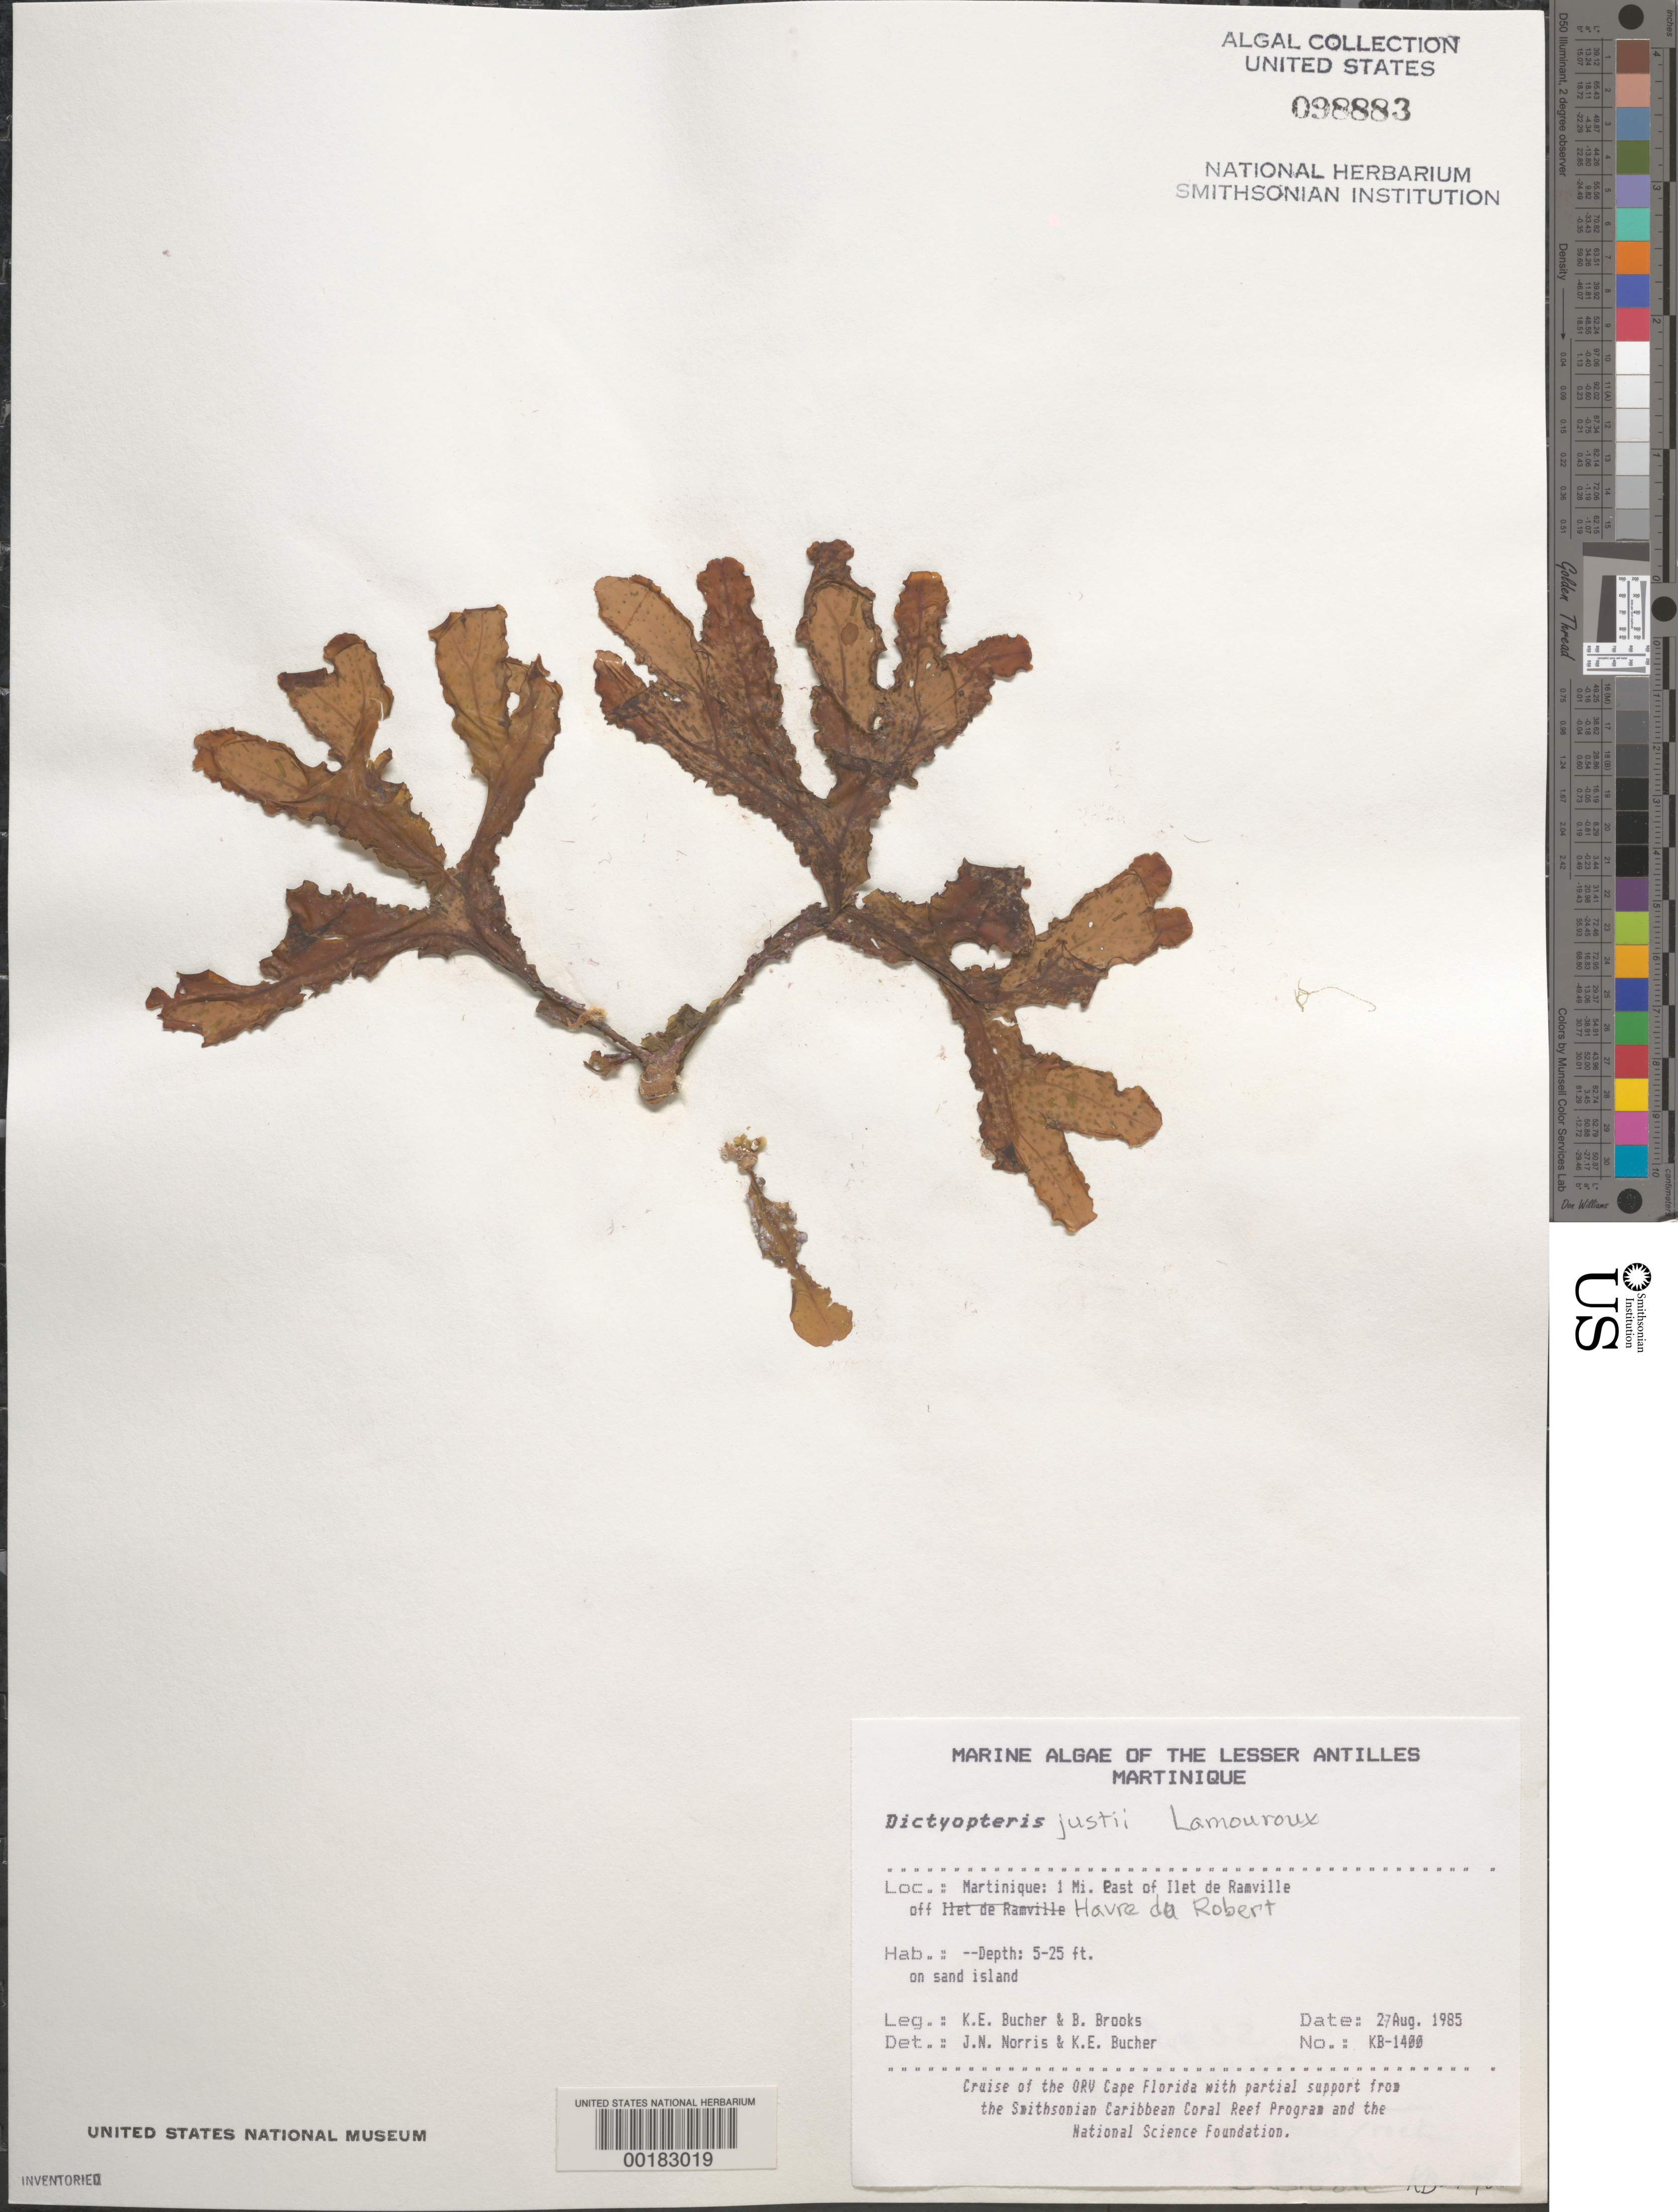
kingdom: Chromista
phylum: Ochrophyta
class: Phaeophyceae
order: Dictyotales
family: Dictyotaceae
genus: Dictyopteris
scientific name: Dictyopteris justii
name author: J.V.Lamouroux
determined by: Norris, J. N.; Bucher, K. E.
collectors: K. E. Bucher & B. Brooks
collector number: Kb-1400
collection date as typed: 27 Aug 1985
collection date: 1985-08-27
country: Martinique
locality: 1 mile east of Ilet de Ramville, off Havre du Robert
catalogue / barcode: US 98883